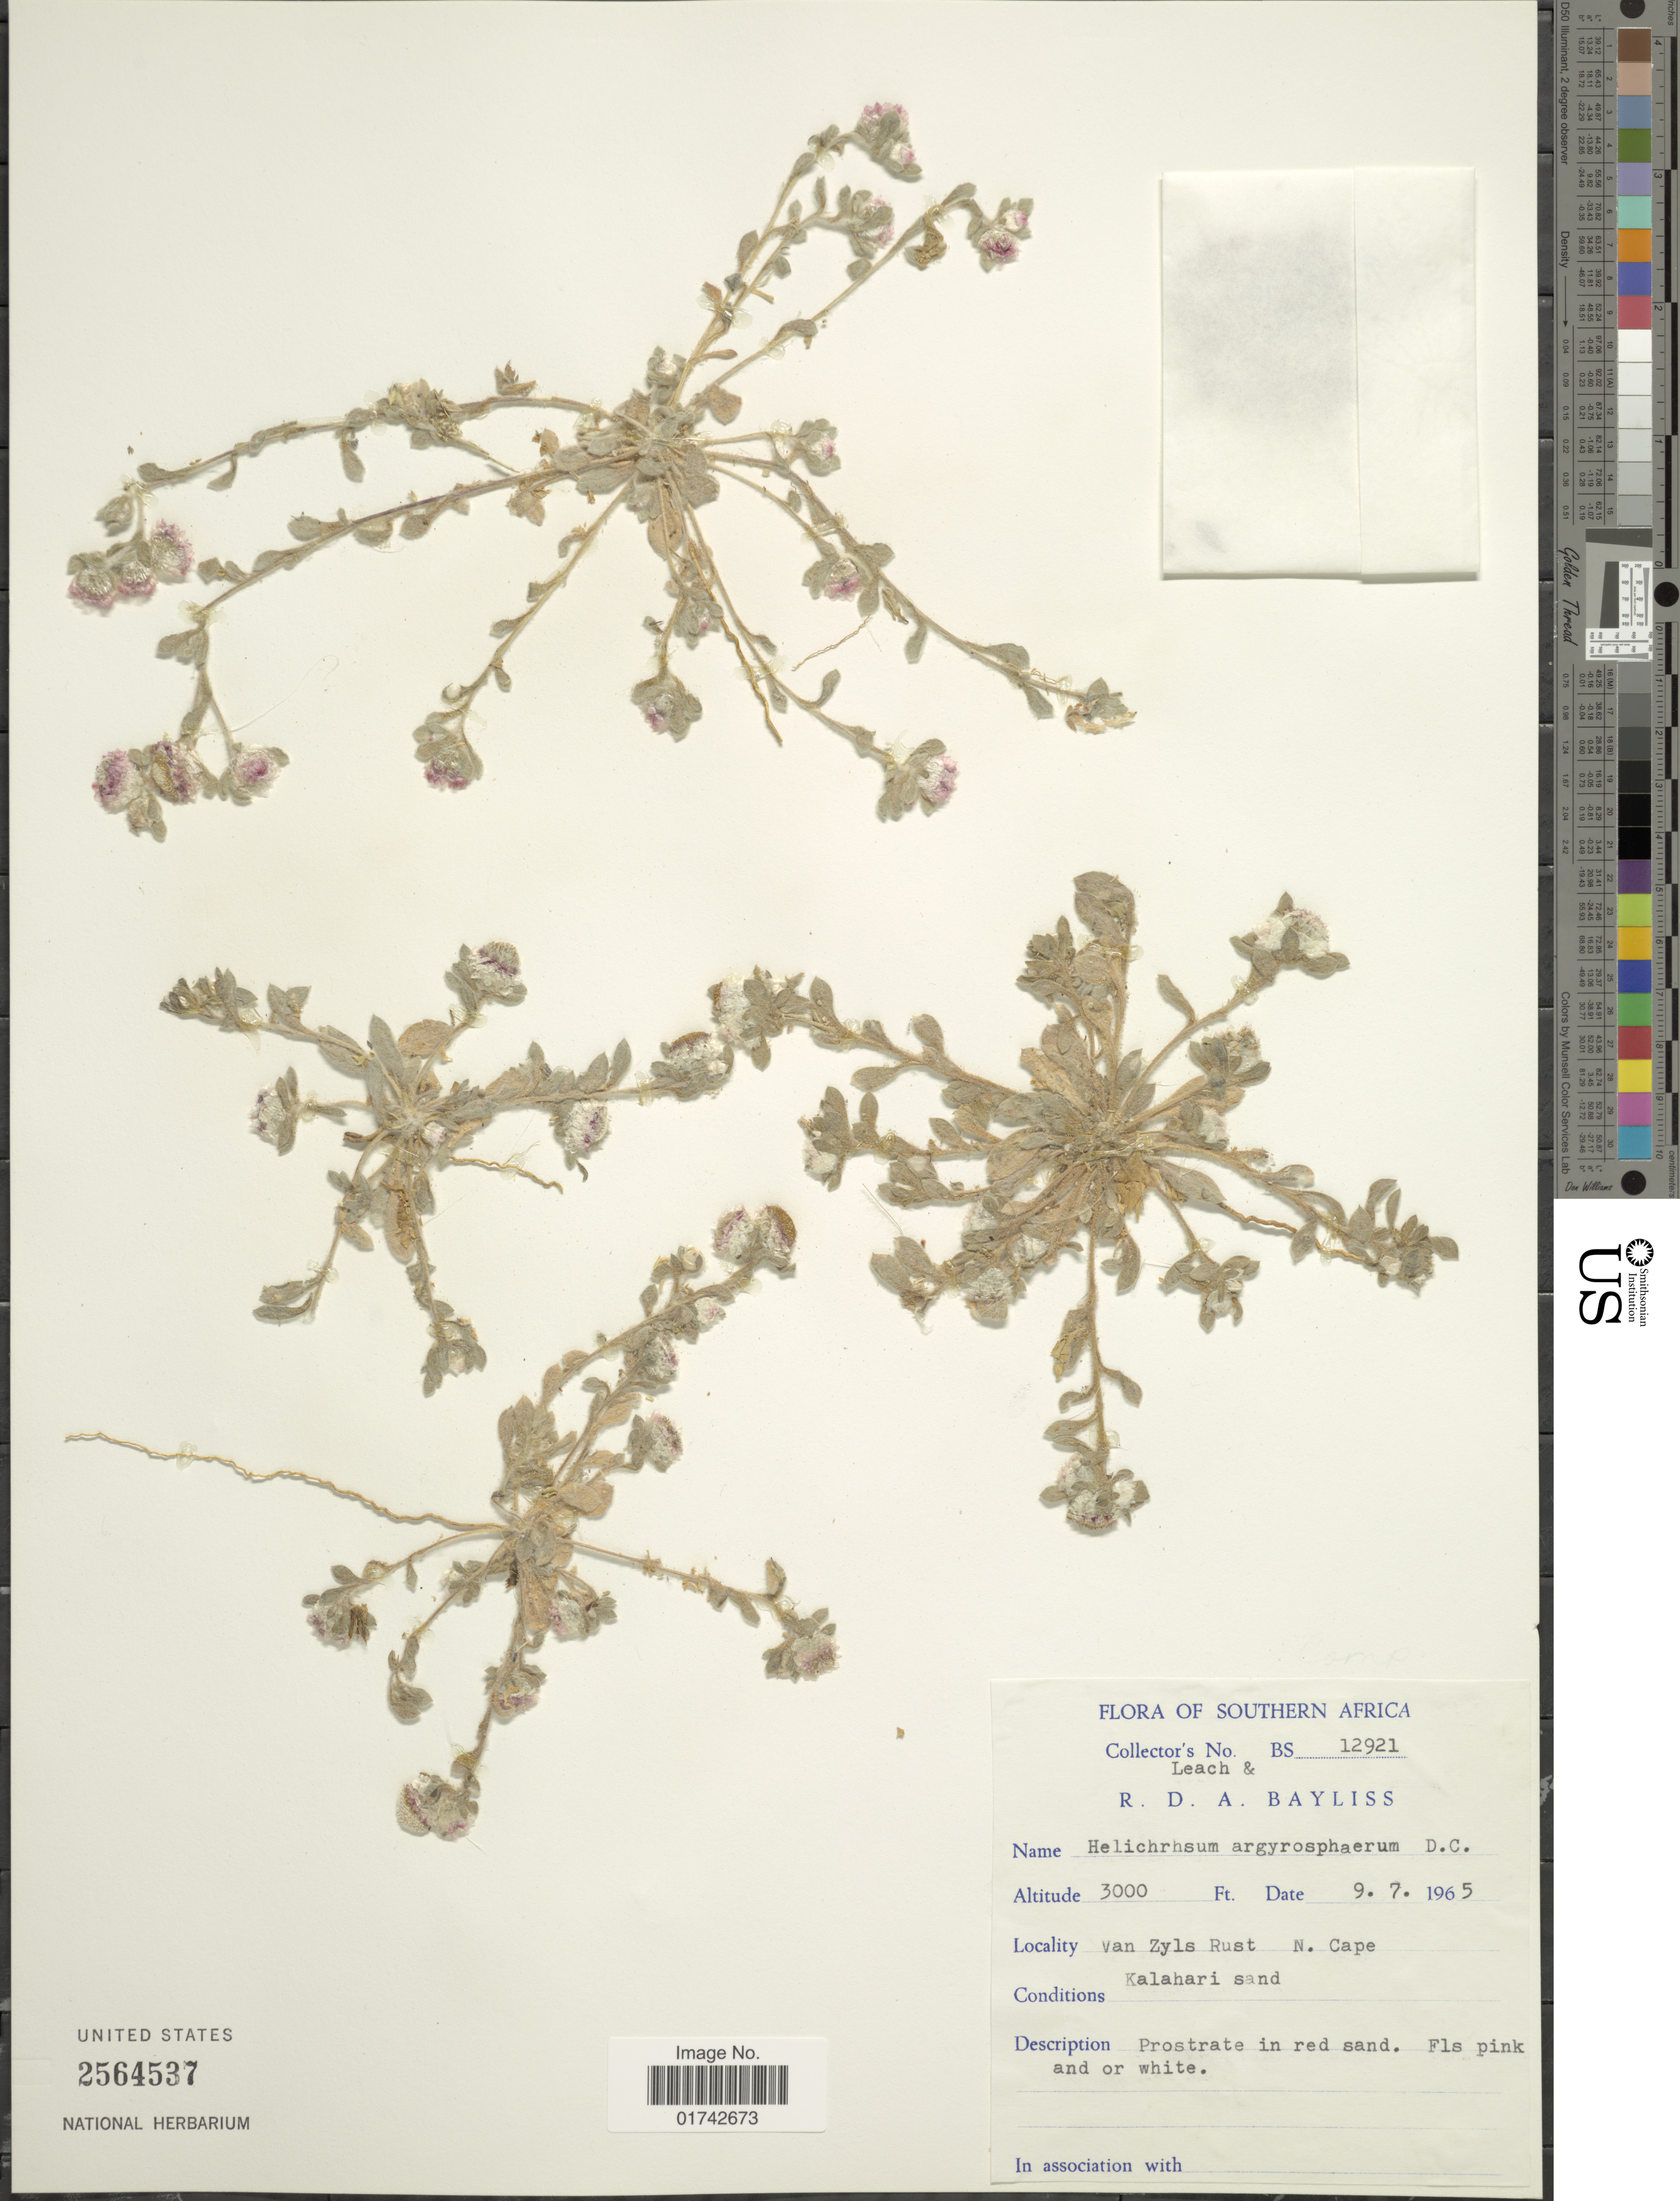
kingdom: Plantae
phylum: Tracheophyta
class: Magnoliopsida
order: Asterales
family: Asteraceae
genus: Helichrysum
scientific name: Helichrysum argyrosphaerum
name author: DC.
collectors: R. Bayliss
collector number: BS 12921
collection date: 1965-07-09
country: South Africa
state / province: Northern Cape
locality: Van Zyls Rust N. Cape. kalahari sand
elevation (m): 914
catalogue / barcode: US 2564537